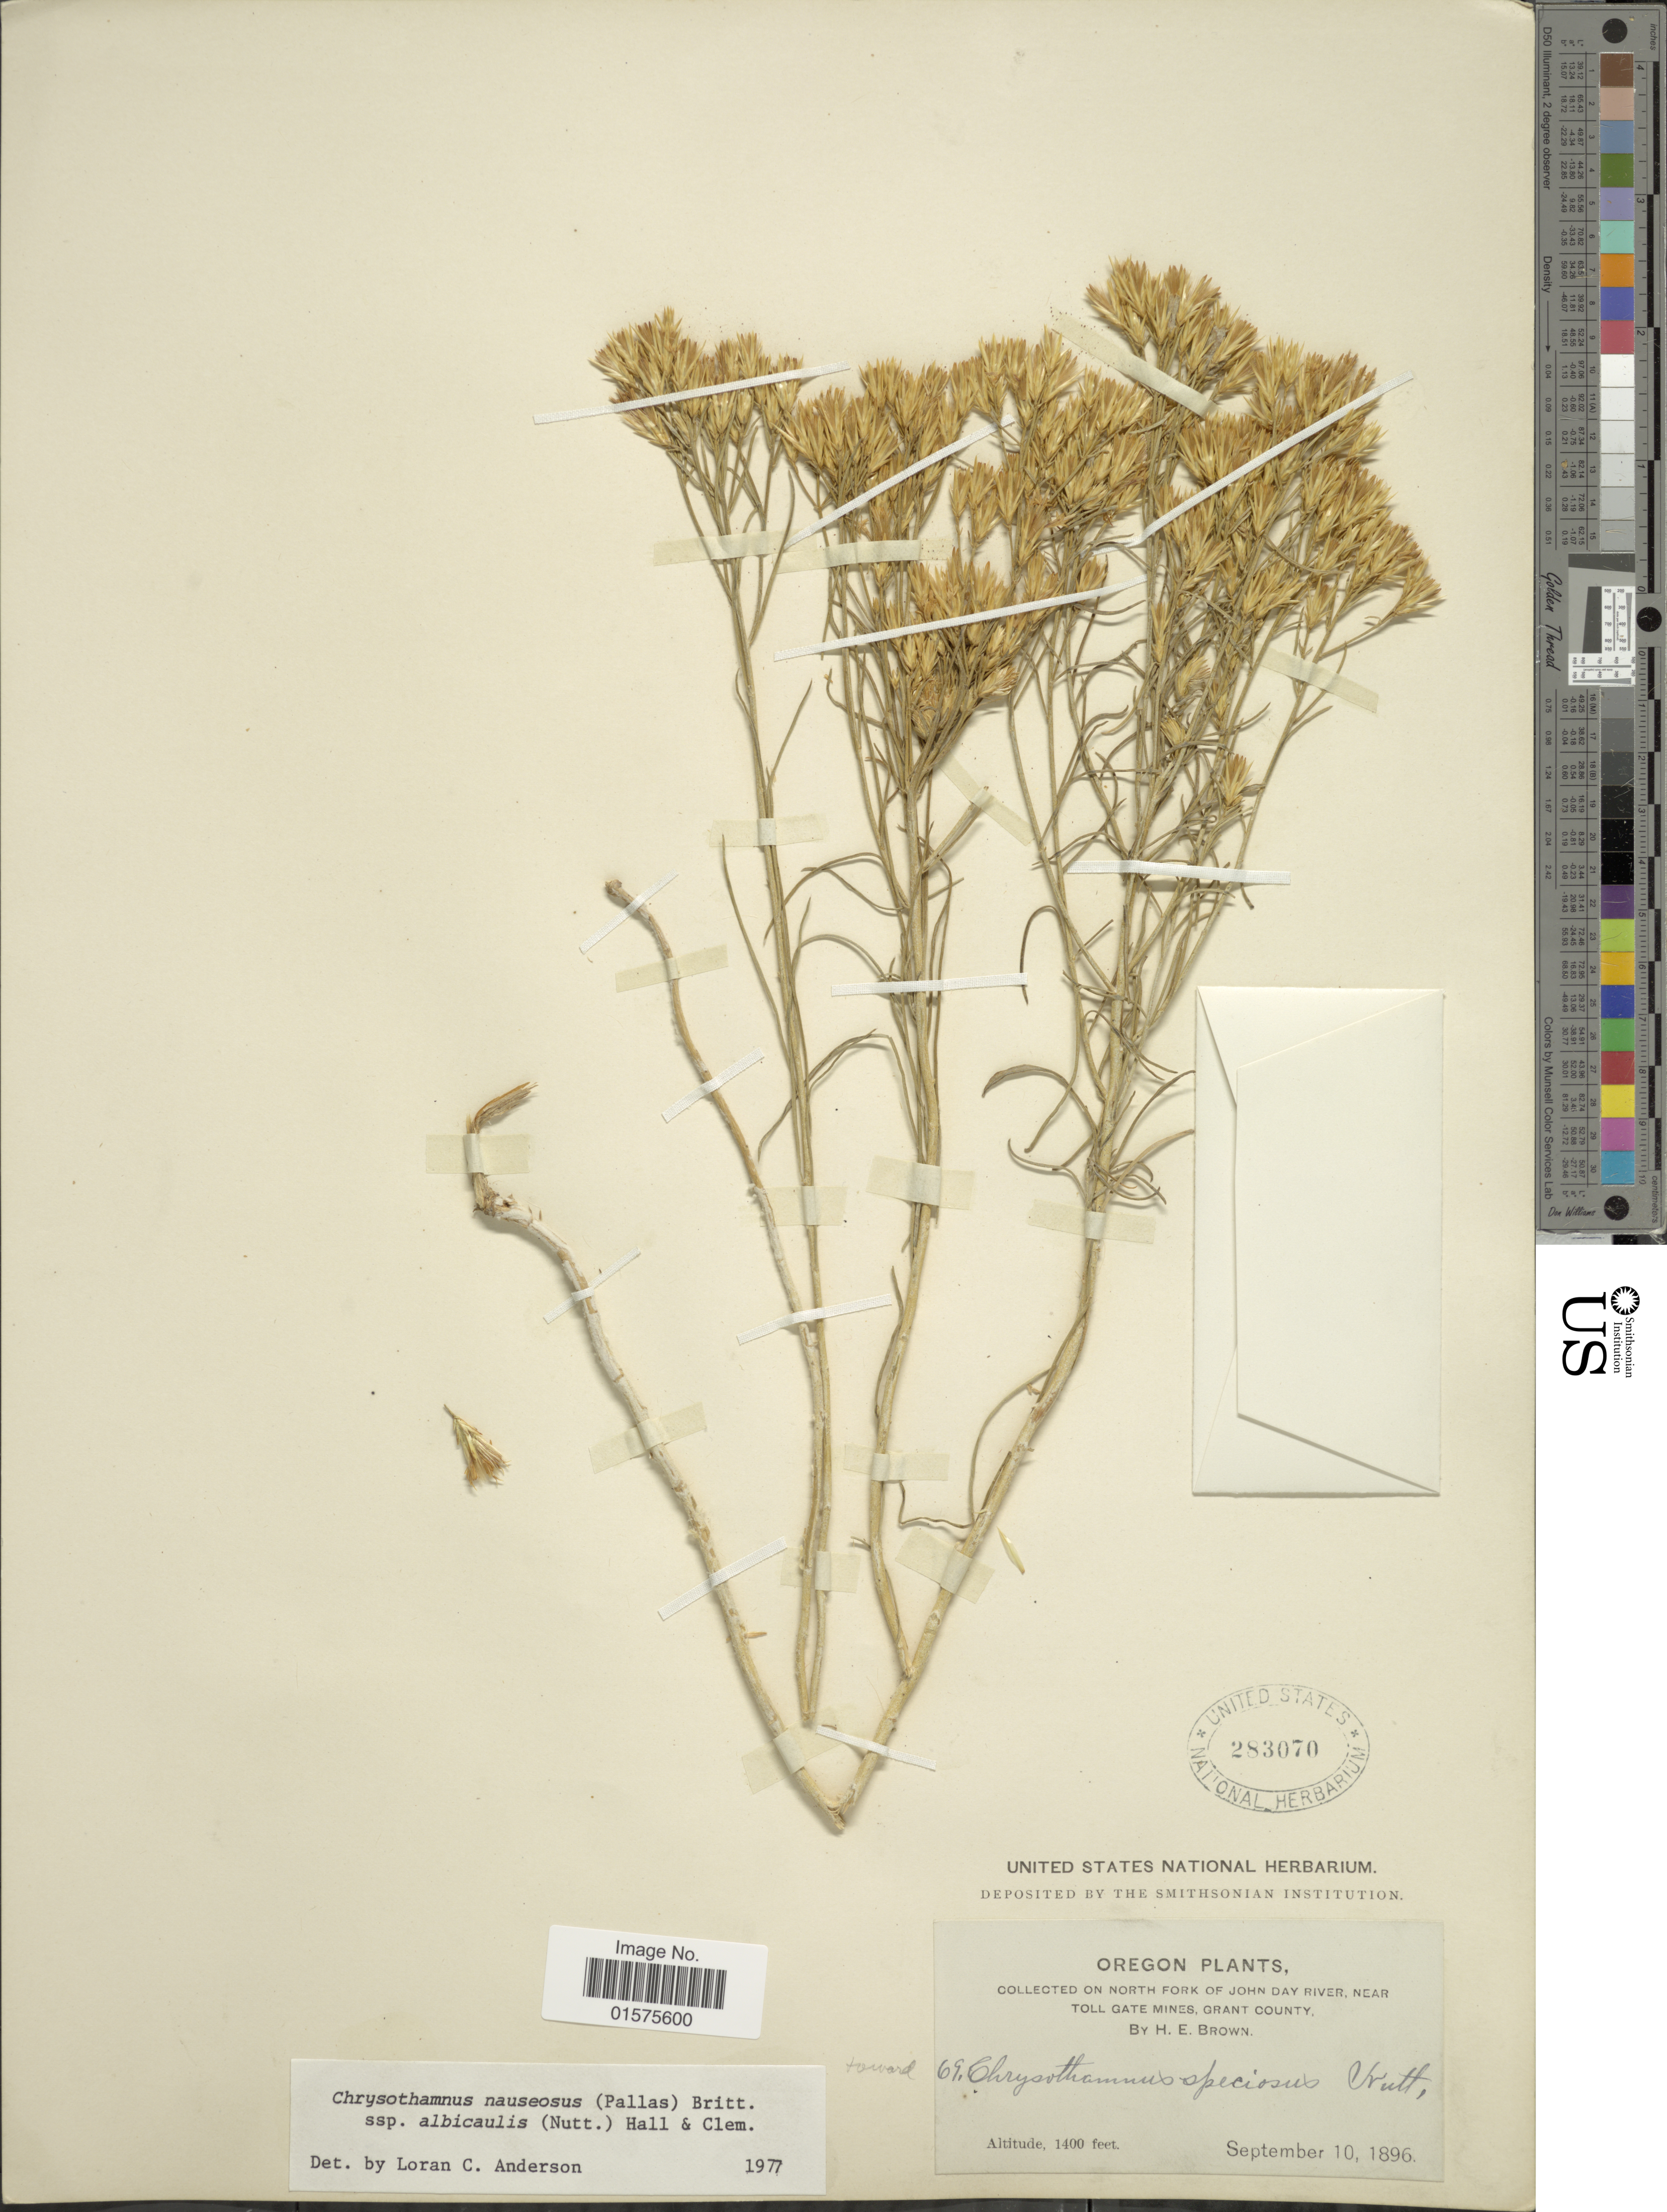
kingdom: Plantae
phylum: Tracheophyta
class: Magnoliopsida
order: Asterales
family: Asteraceae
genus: Ericameria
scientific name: Ericameria nauseosa var. speciosa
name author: (Nutt.) G.L. Nesom & G.I. Baird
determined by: Urbatsch, Lowell E., Curator (LSU), Louisiana State University (UNITED STATES)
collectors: H. E. Brown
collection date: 1896-09-10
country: United States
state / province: Oregon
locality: North Fork of John Day River, near Toll Gate Mines, Grant County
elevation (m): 427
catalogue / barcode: US 283070